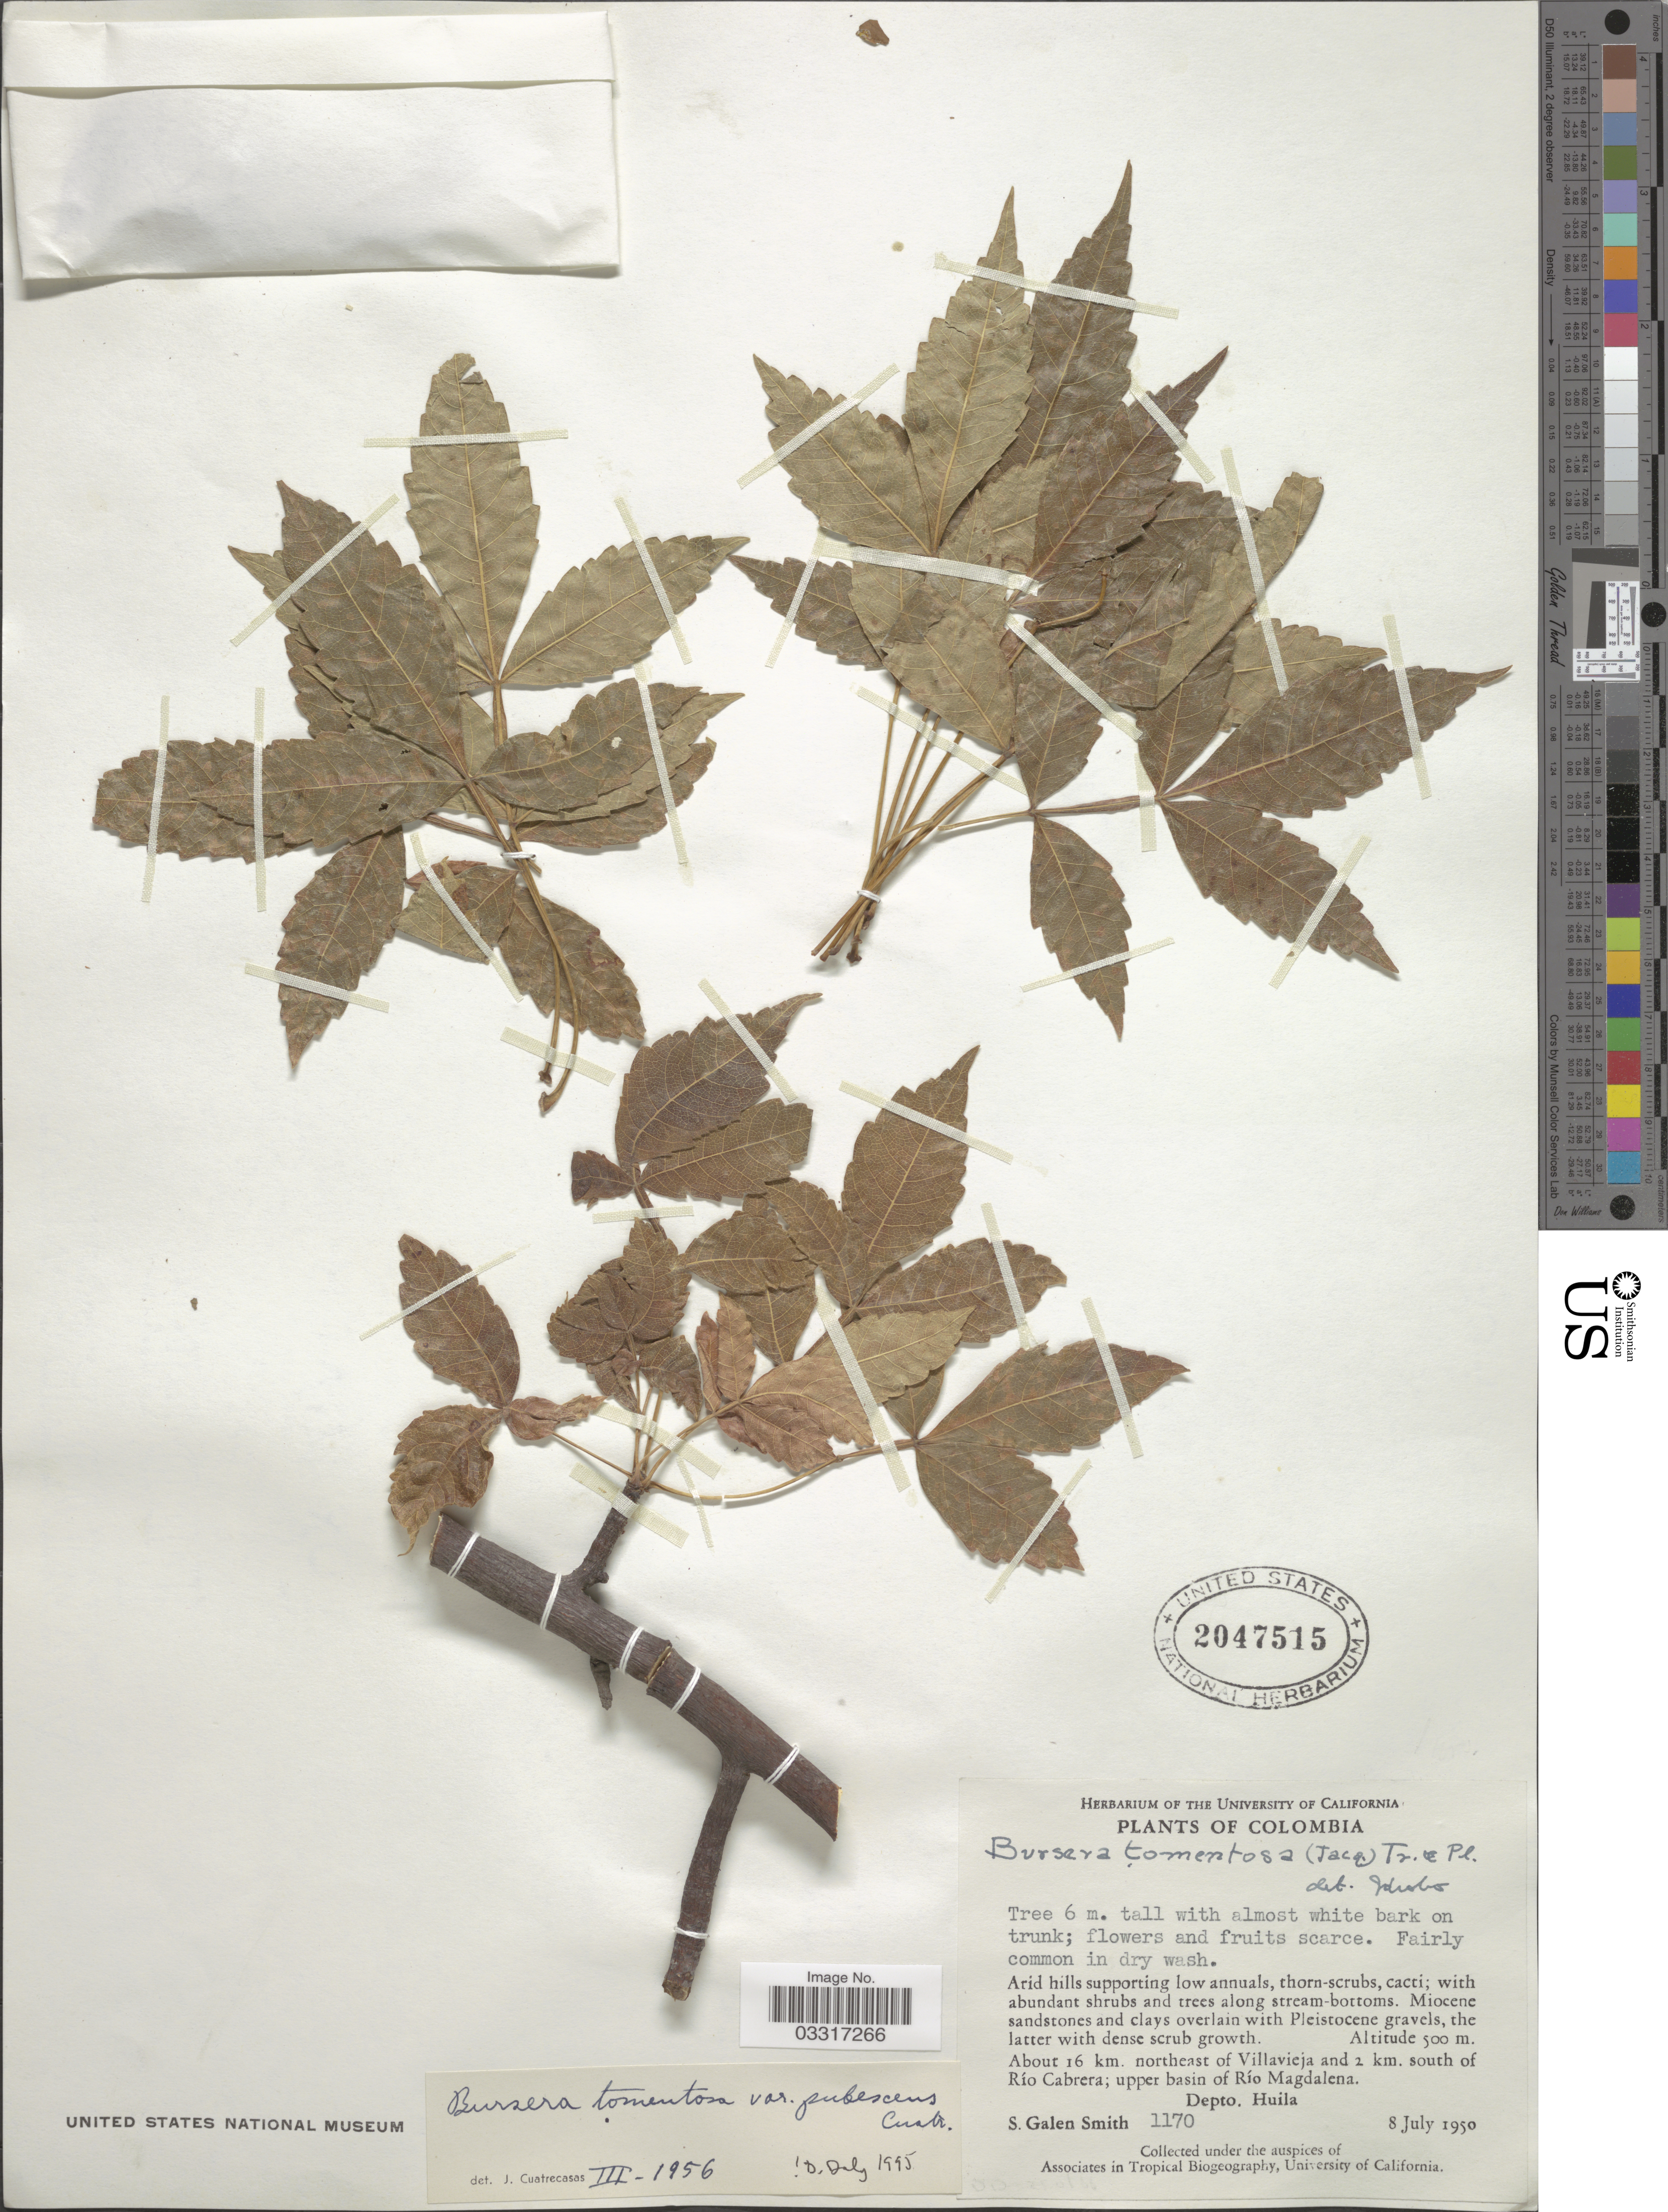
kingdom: Plantae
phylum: Tracheophyta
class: Magnoliopsida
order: Sapindales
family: Burseraceae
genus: Bursera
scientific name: Bursera tomentosa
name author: (Jacq.) Triana & Planch.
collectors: S. G. Smith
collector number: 1170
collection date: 1950-07-08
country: Colombia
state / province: Huila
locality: About 16 km. northeast of Villavieja and 2 km. south of Río Cabrera; upper basin of Río Magdalena. Depto. Huila.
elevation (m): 500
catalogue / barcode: US 2047515